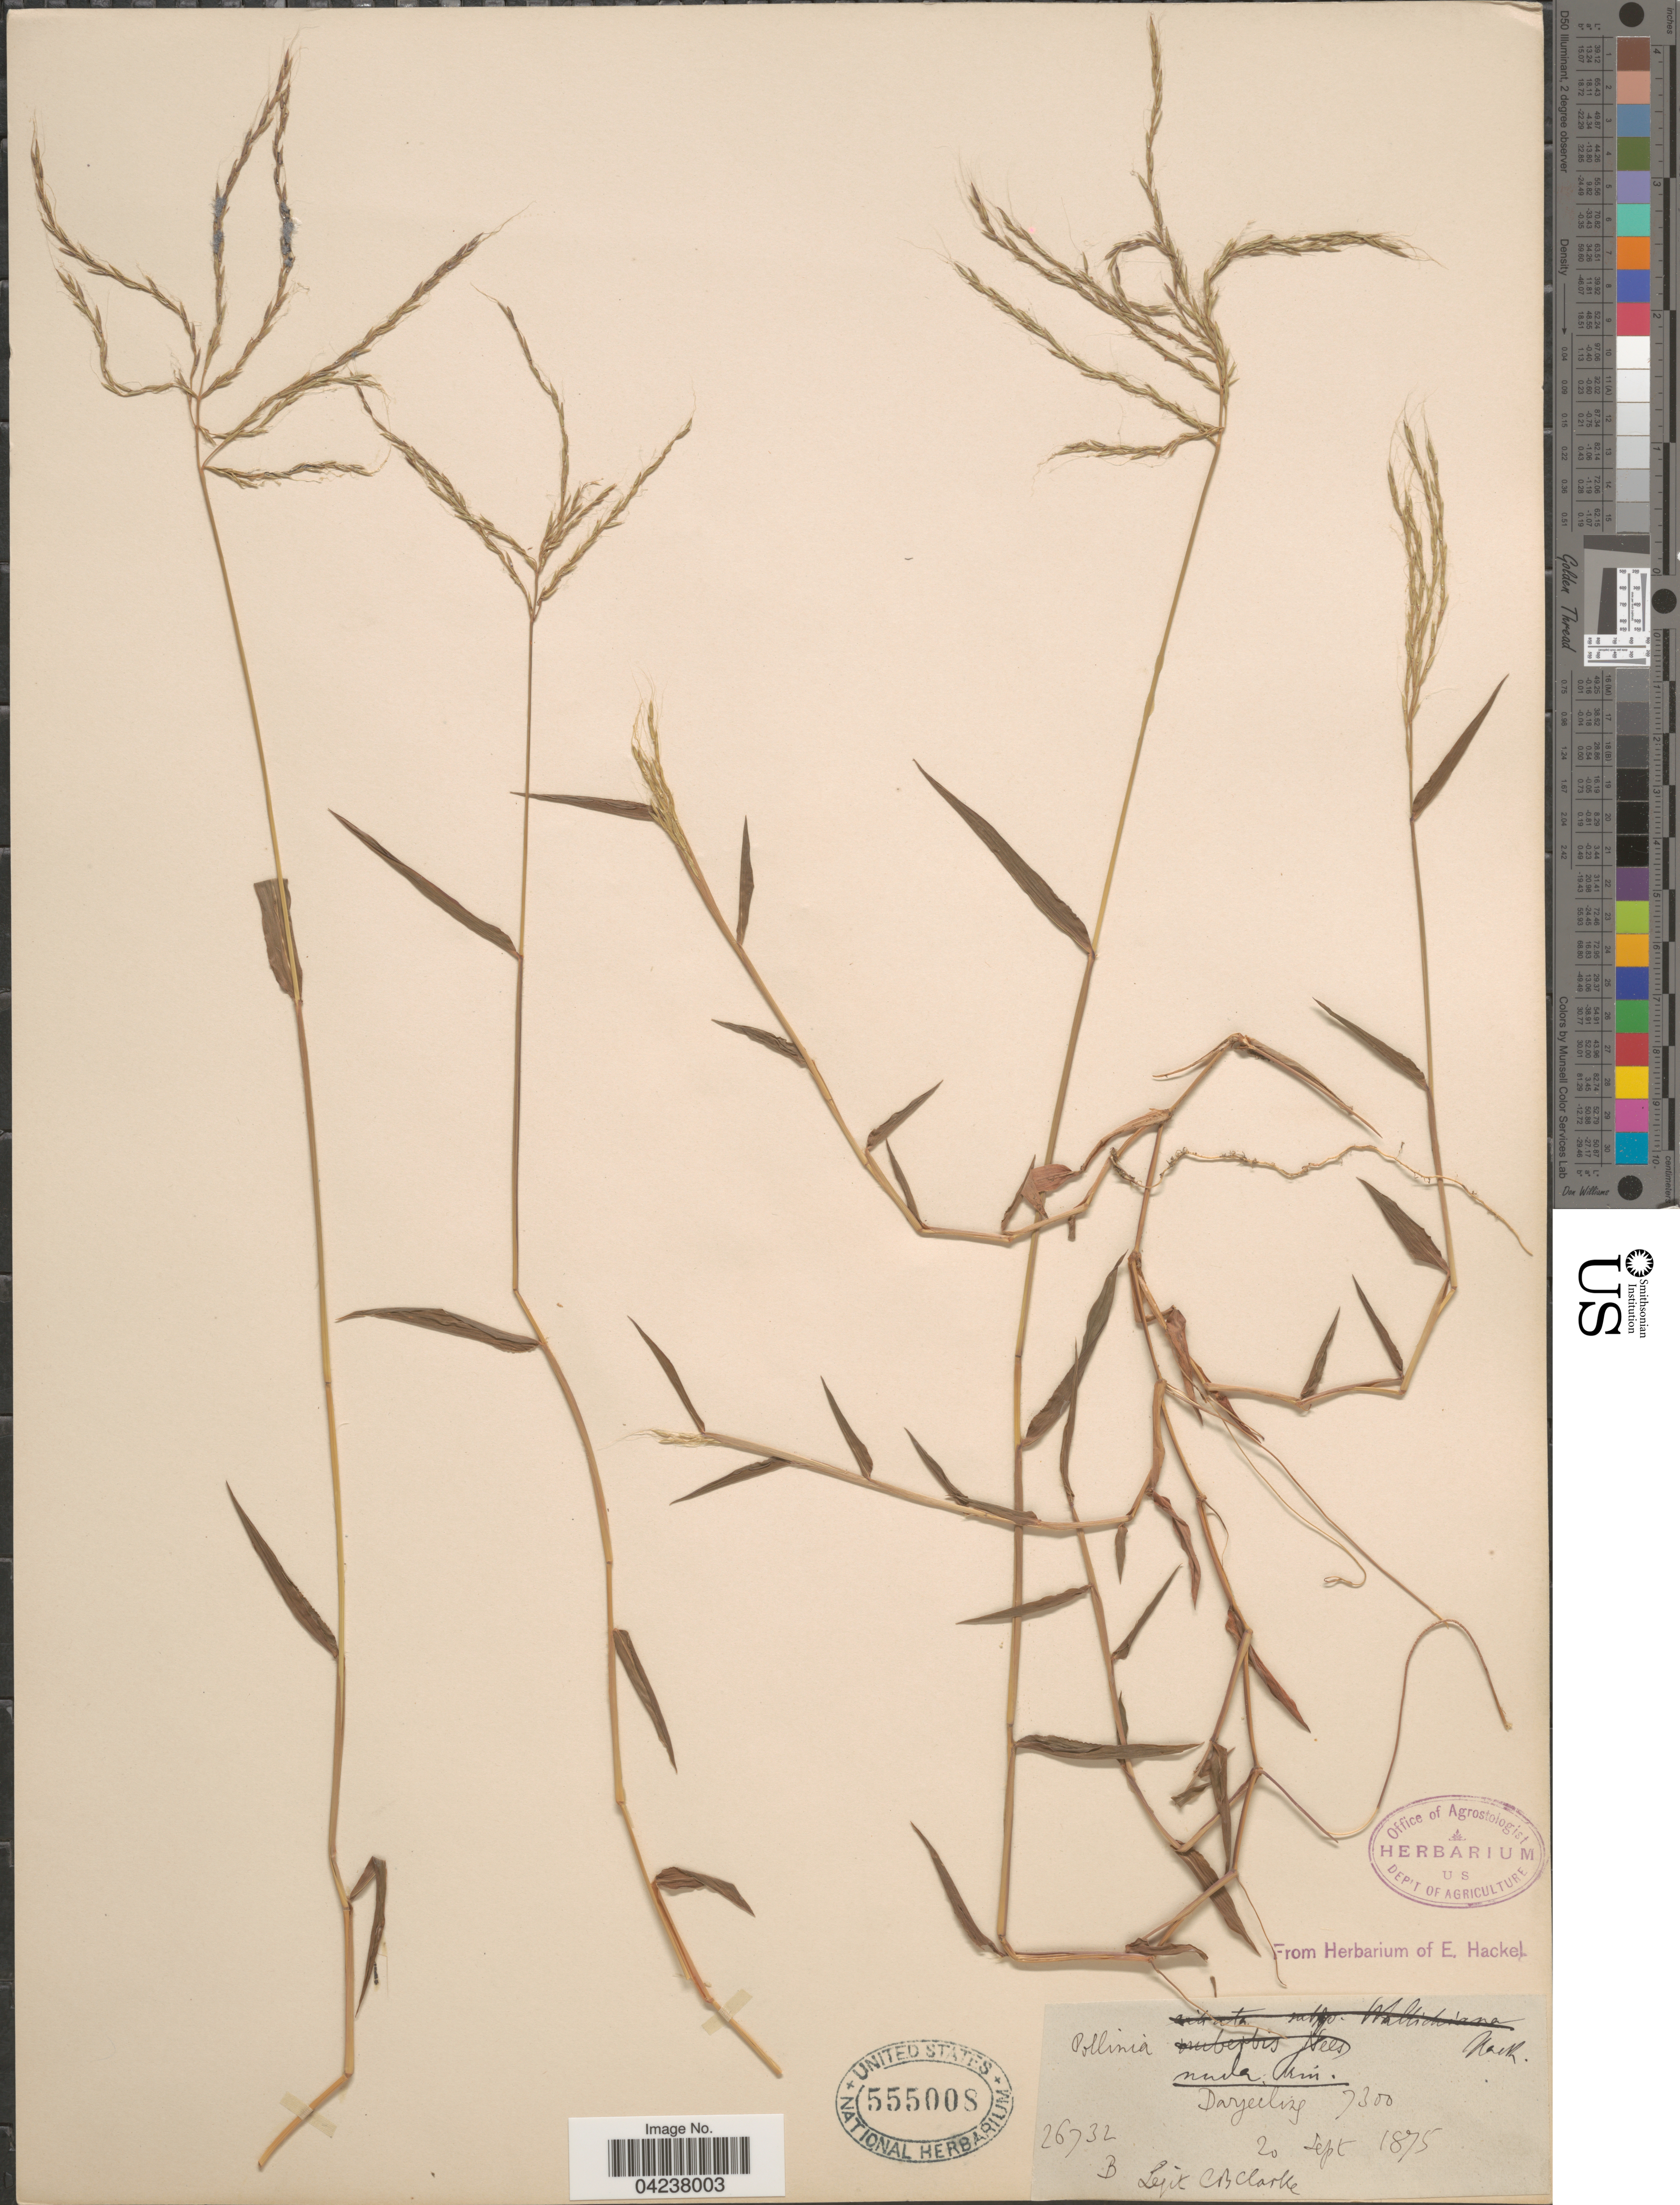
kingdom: Plantae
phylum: Tracheophyta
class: Liliopsida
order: Poales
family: Poaceae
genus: Microstegium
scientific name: Microstegium nudum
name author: (Trin.) A. Camus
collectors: C. B. Clarke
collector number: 26732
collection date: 1875-09-20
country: India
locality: Darjeeling.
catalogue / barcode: US 555008